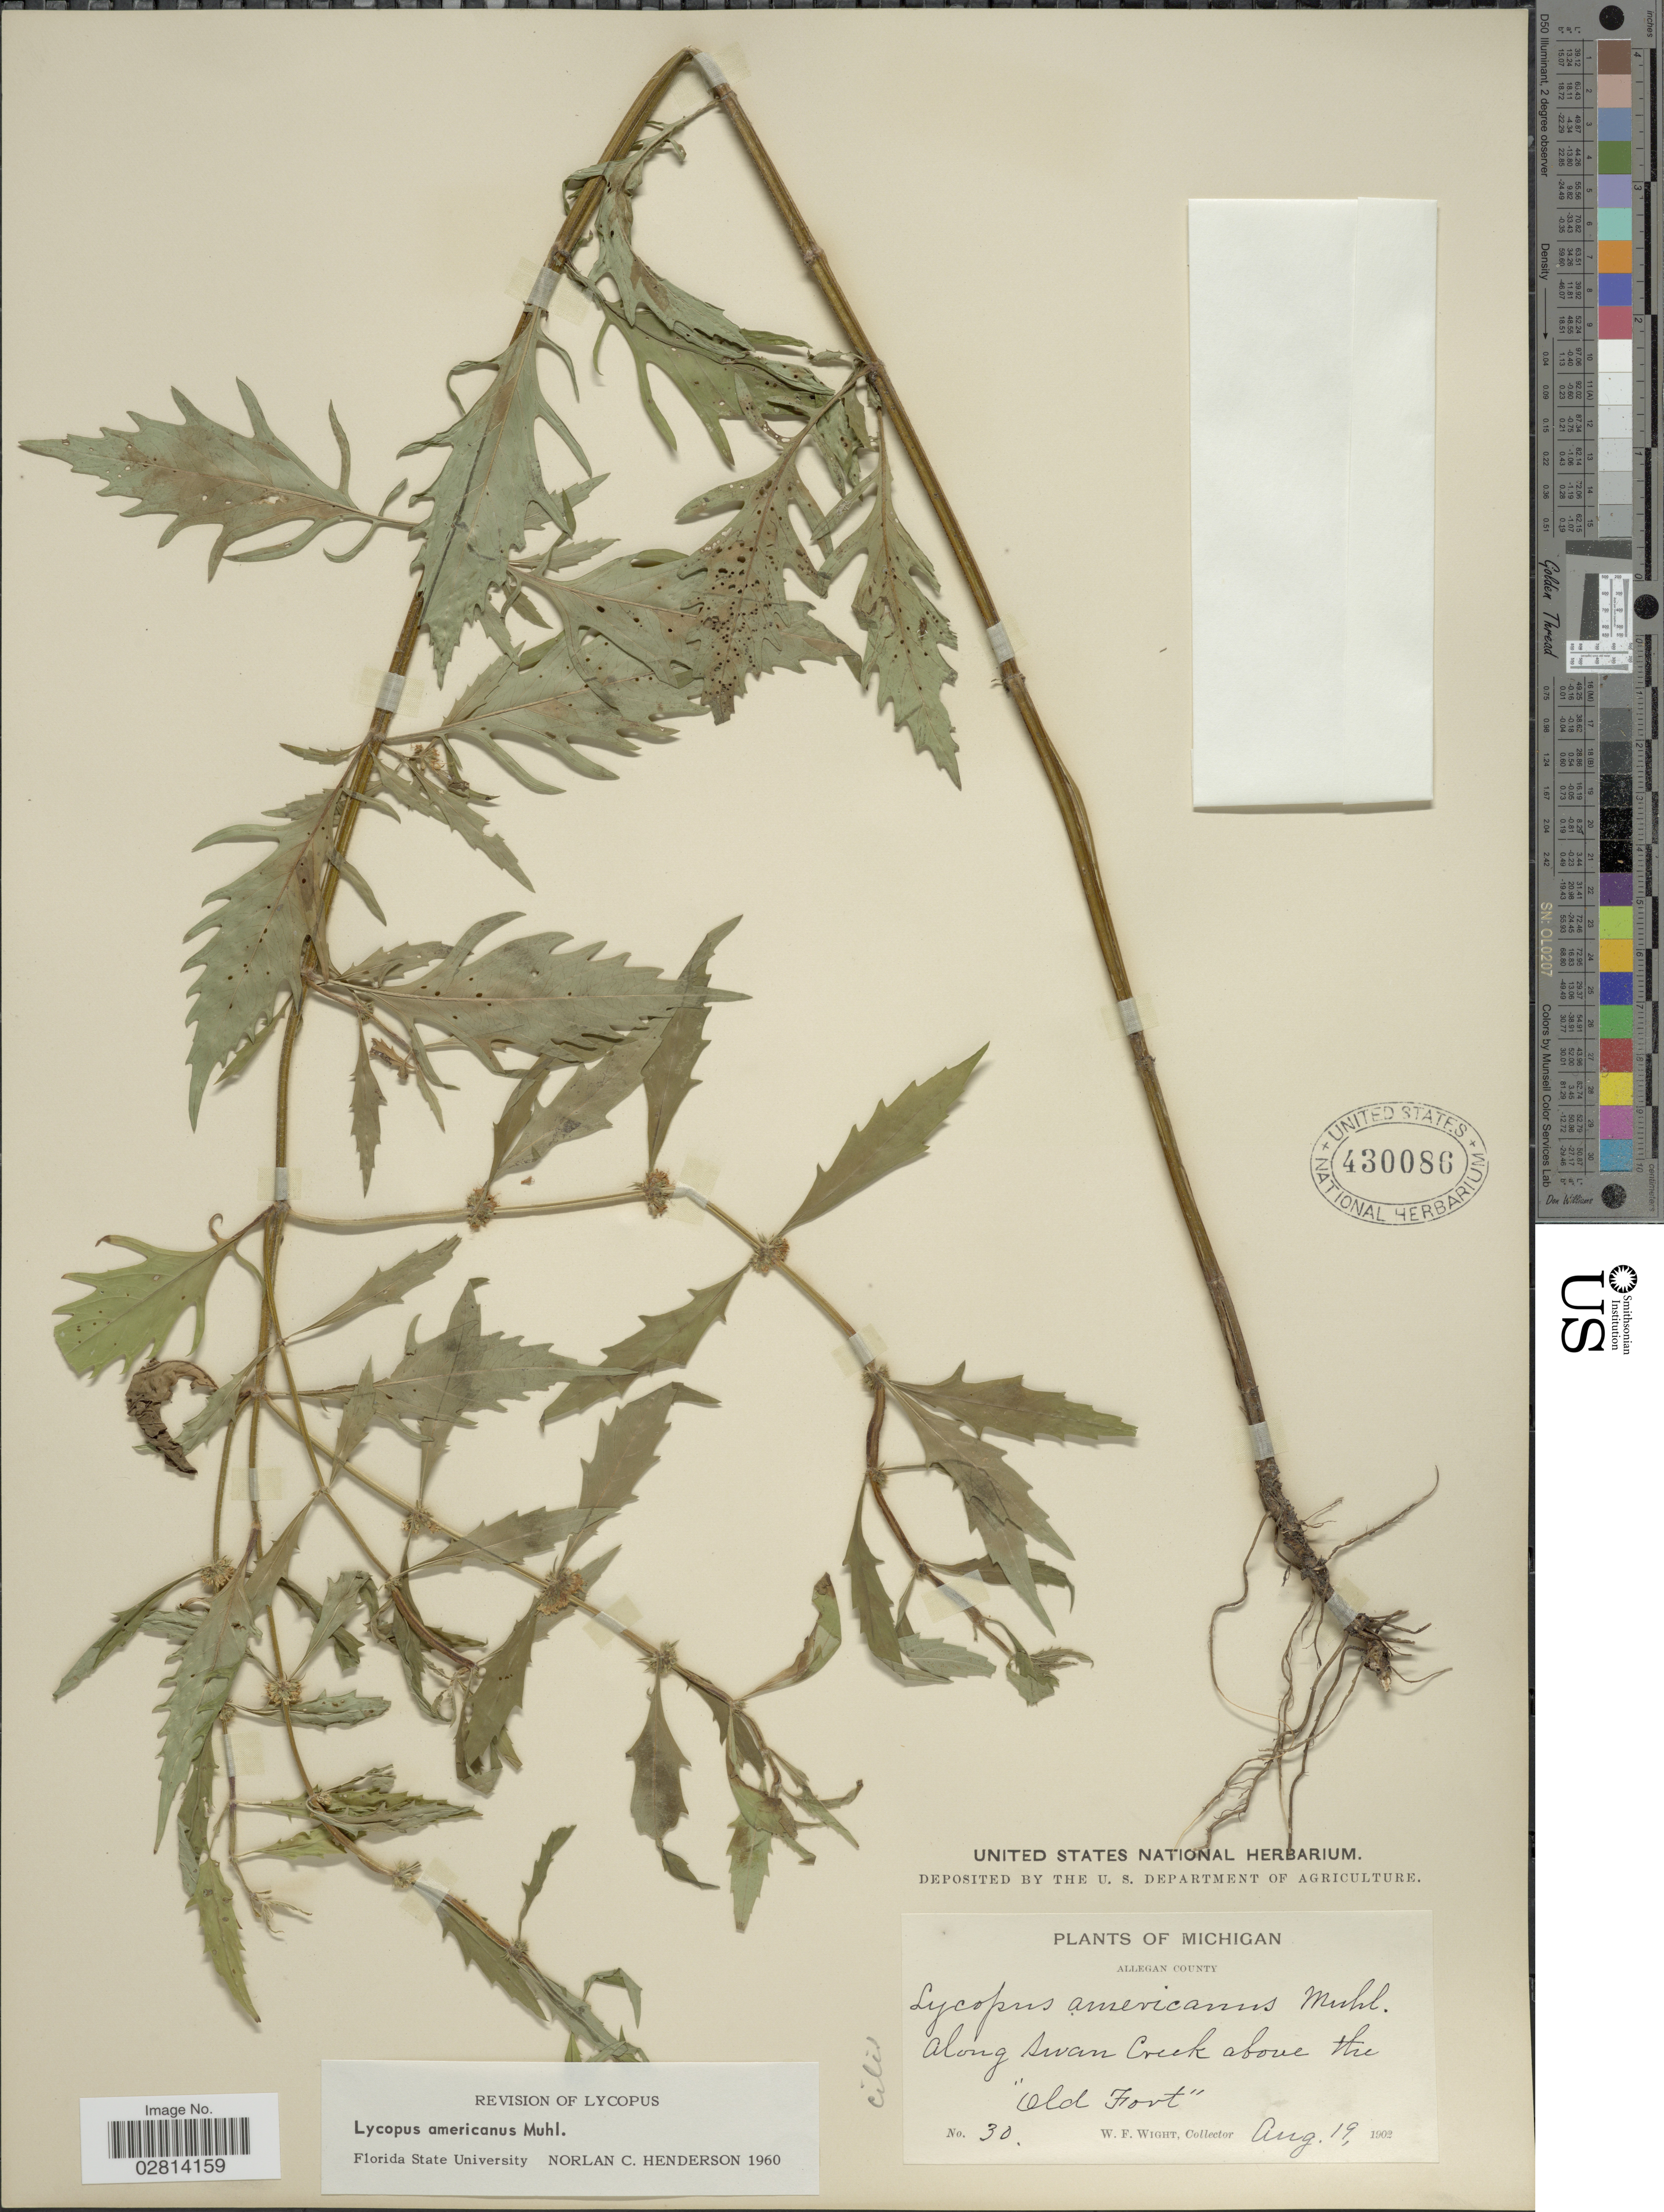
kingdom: Plantae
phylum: Tracheophyta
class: Magnoliopsida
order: Lamiales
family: Lamiaceae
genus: Lycopus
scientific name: Lycopus americanus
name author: Muhl. ex W.P.C. Barton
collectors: W. Wight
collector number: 30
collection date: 1902-08-19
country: United States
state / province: Michigan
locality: Allegan County, along Swan Creek above the "Old Fort".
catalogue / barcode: US 430086